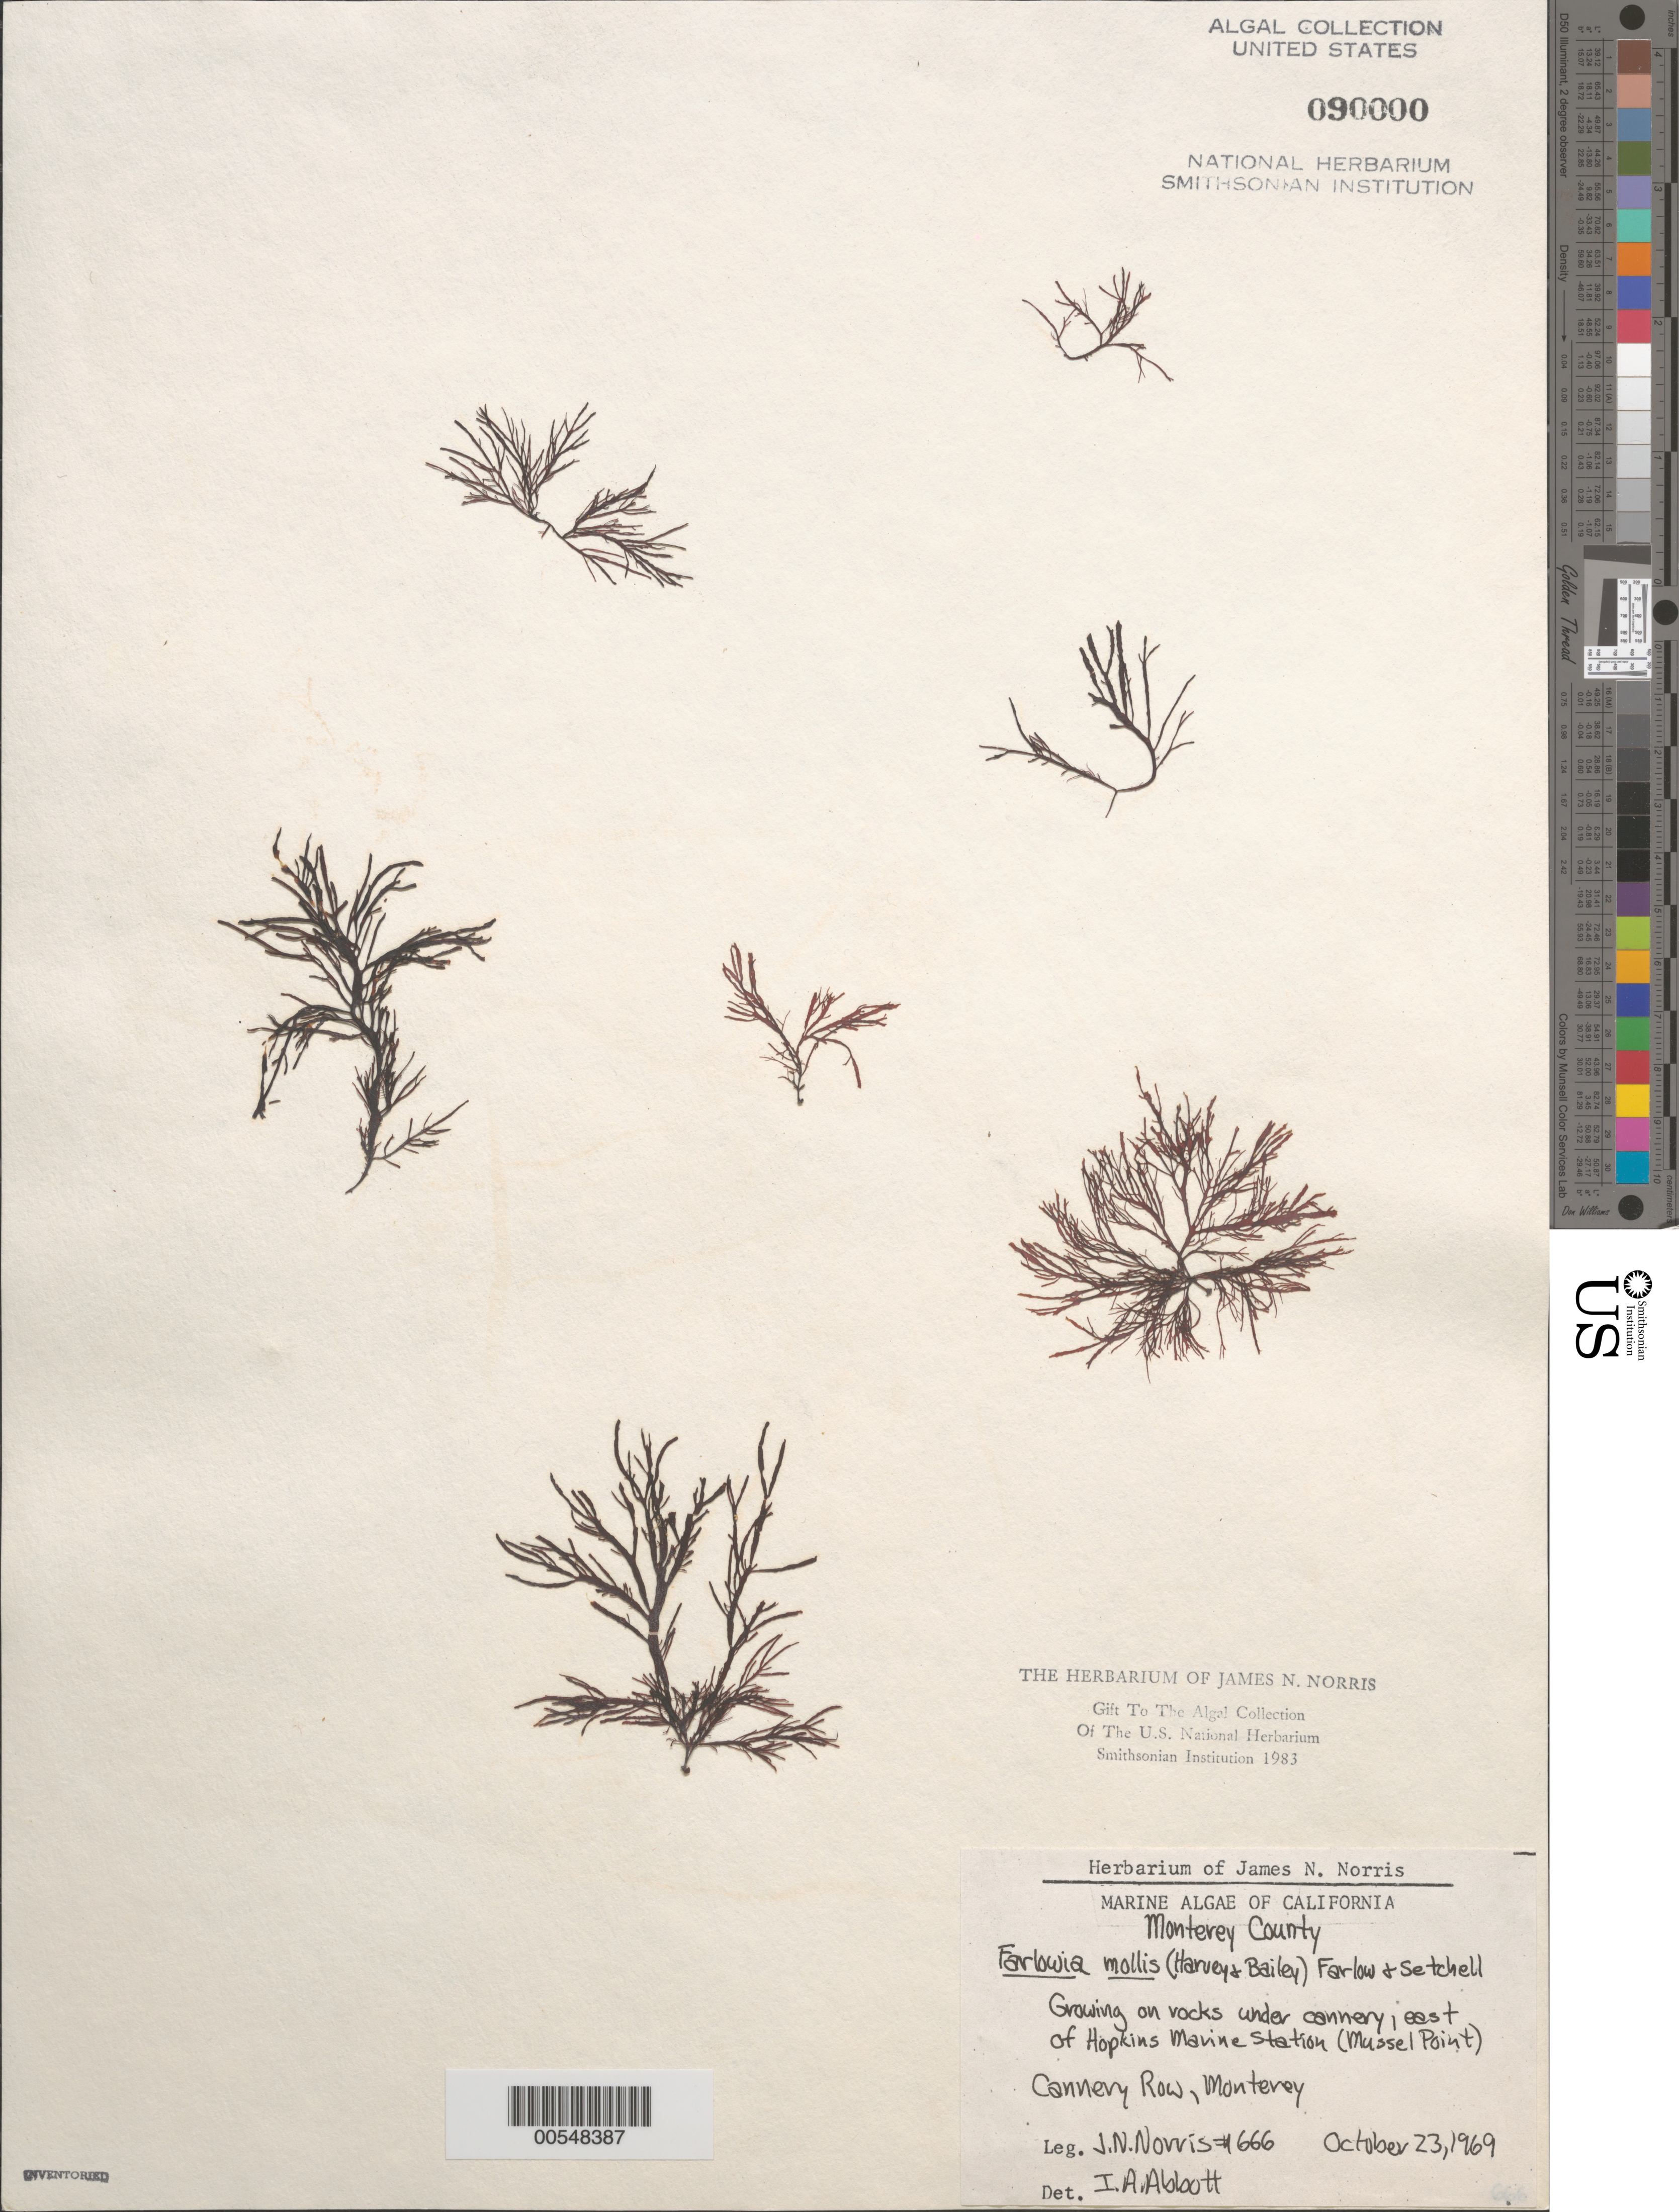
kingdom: Plantae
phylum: Rhodophyta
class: Florideophyceae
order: Gigartinales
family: Dumontiaceae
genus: Farlowia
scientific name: Farlowia mollis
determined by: Abbott, Isabella A.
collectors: J. N. Norris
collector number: JN-666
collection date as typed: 23 Oct 1969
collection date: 1969-10-23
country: United States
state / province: California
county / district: Monterey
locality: Cannery Row, Monterey, east of Hopkins Marine Station (Station Point)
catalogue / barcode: US 90000